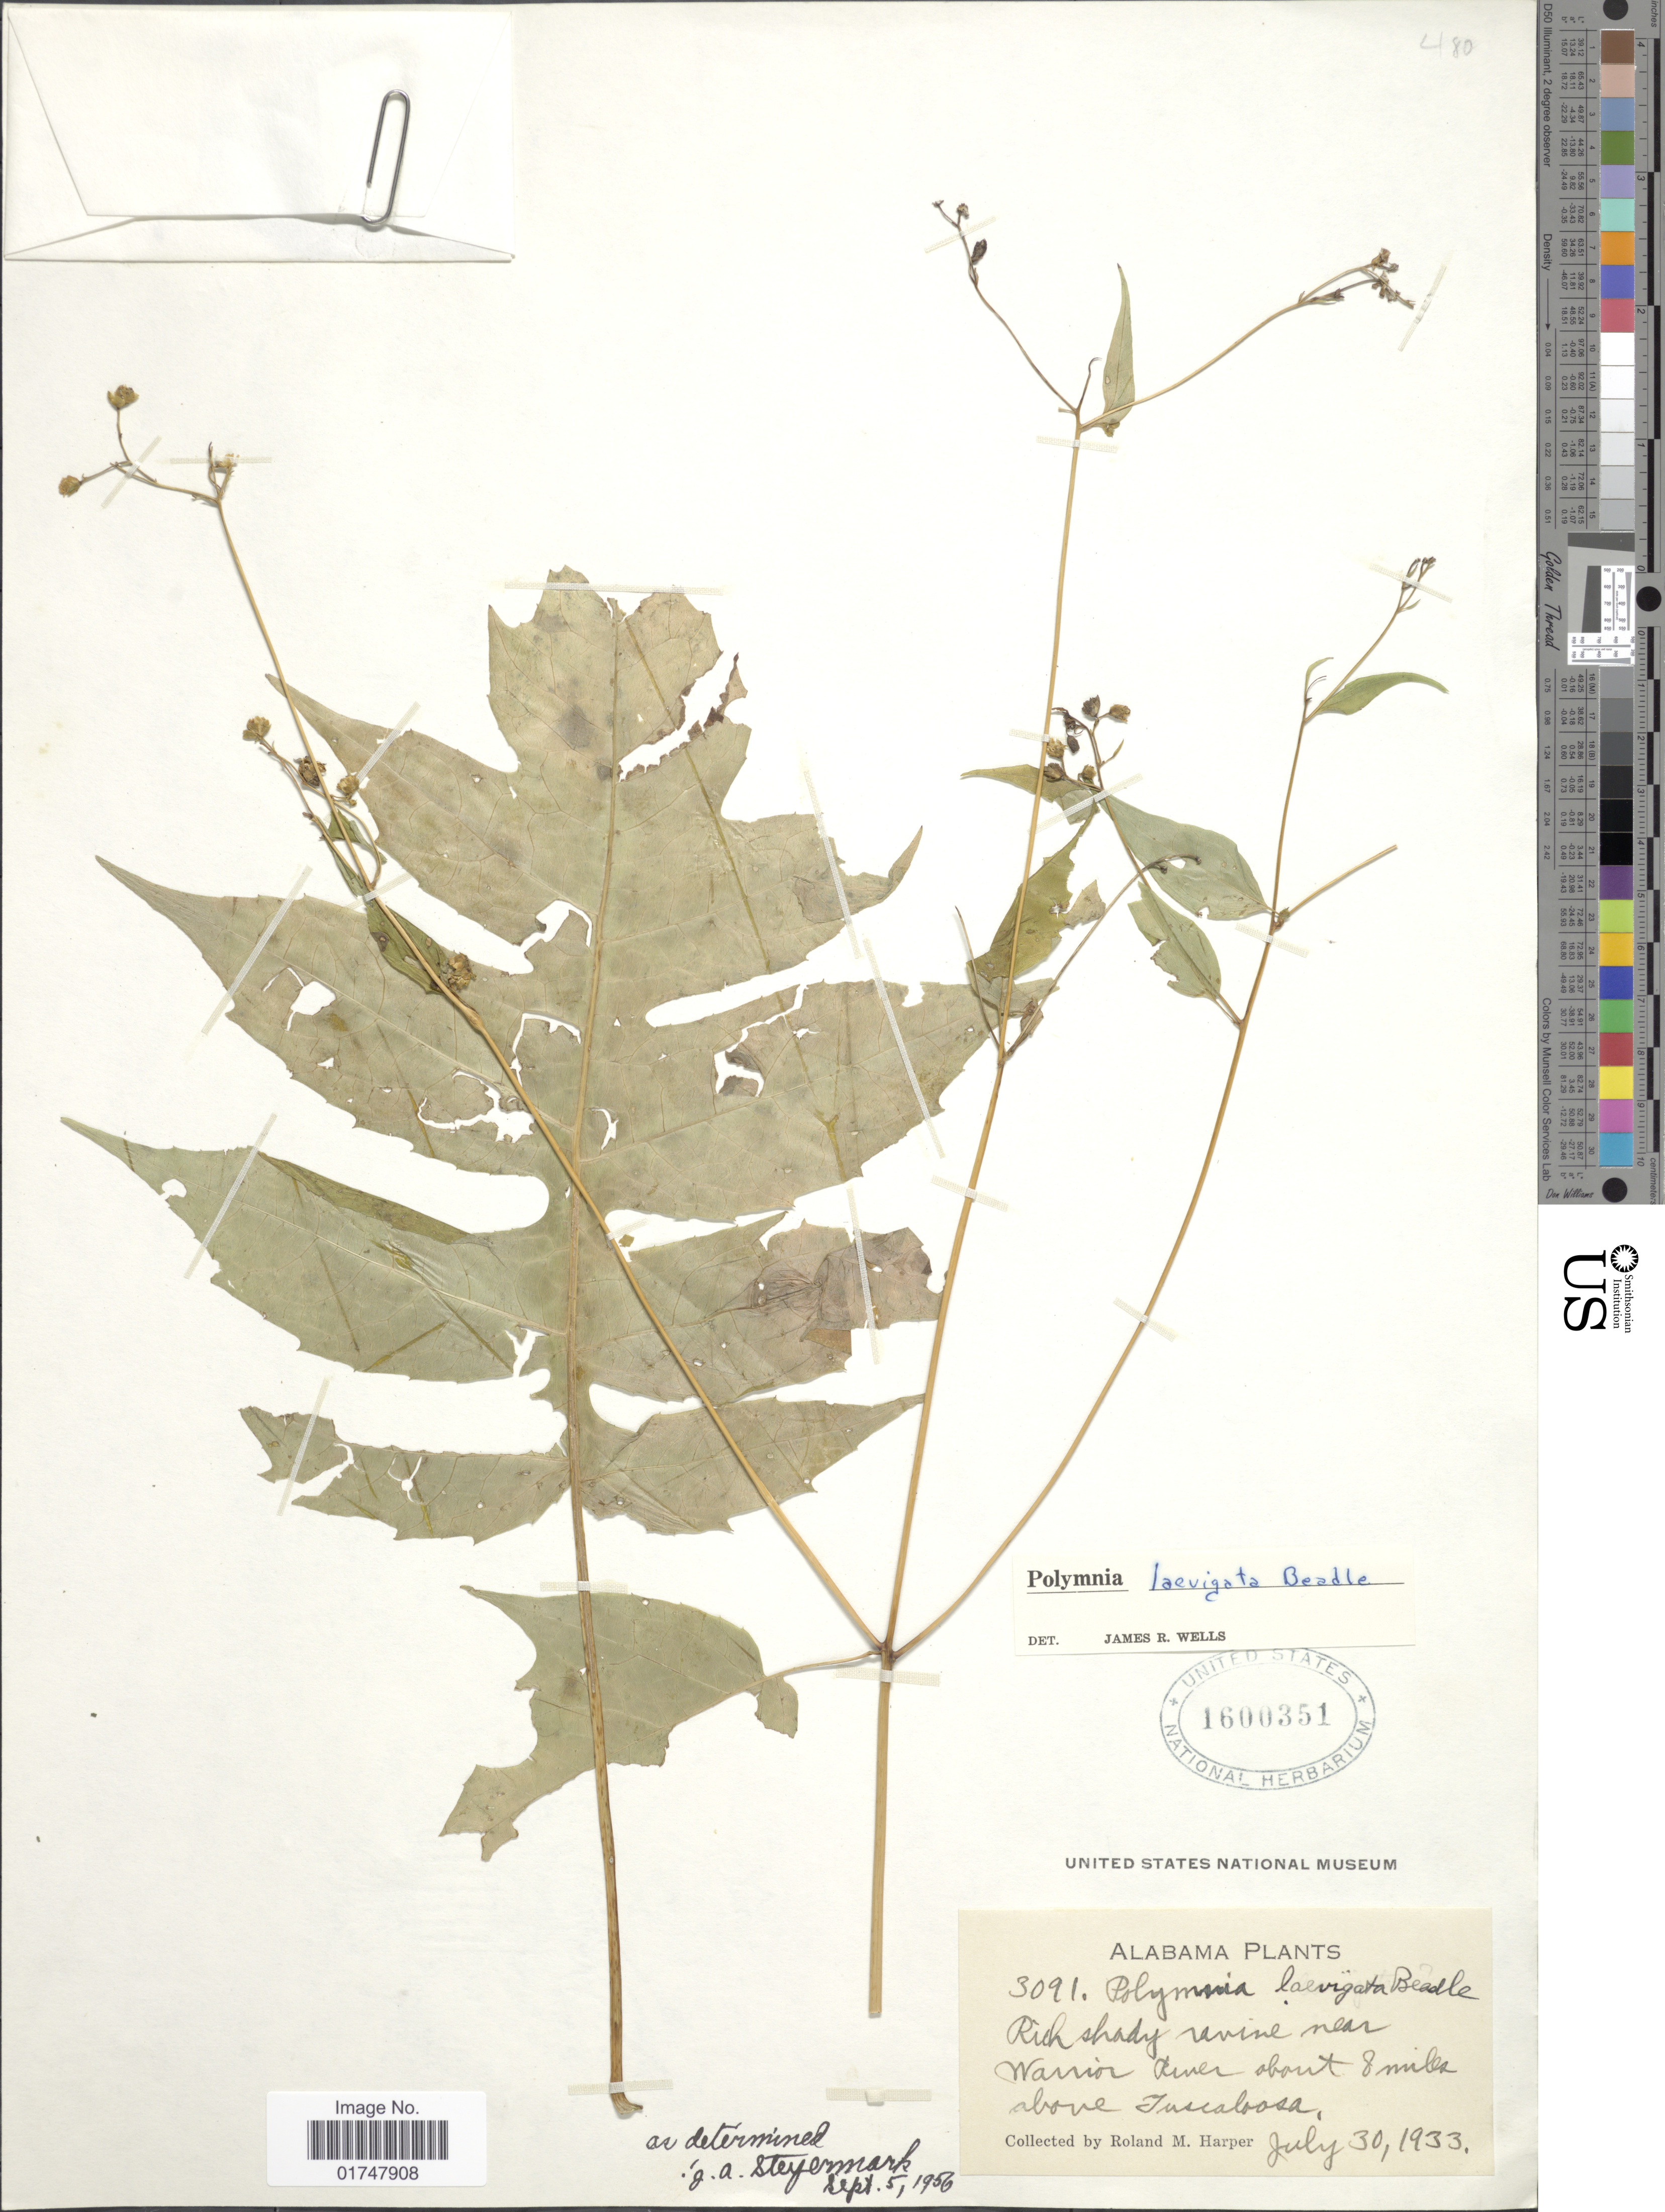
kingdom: Plantae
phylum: Tracheophyta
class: Magnoliopsida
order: Asterales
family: Asteraceae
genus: Polymnia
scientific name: Polymnia laevigata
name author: Beadle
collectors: R. M. Harper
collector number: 3091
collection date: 1933-07-30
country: United States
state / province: Alabama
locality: Rich shady ravine near Warrior Riverr about 8 miles above Tuscaloasa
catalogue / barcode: US 1600351